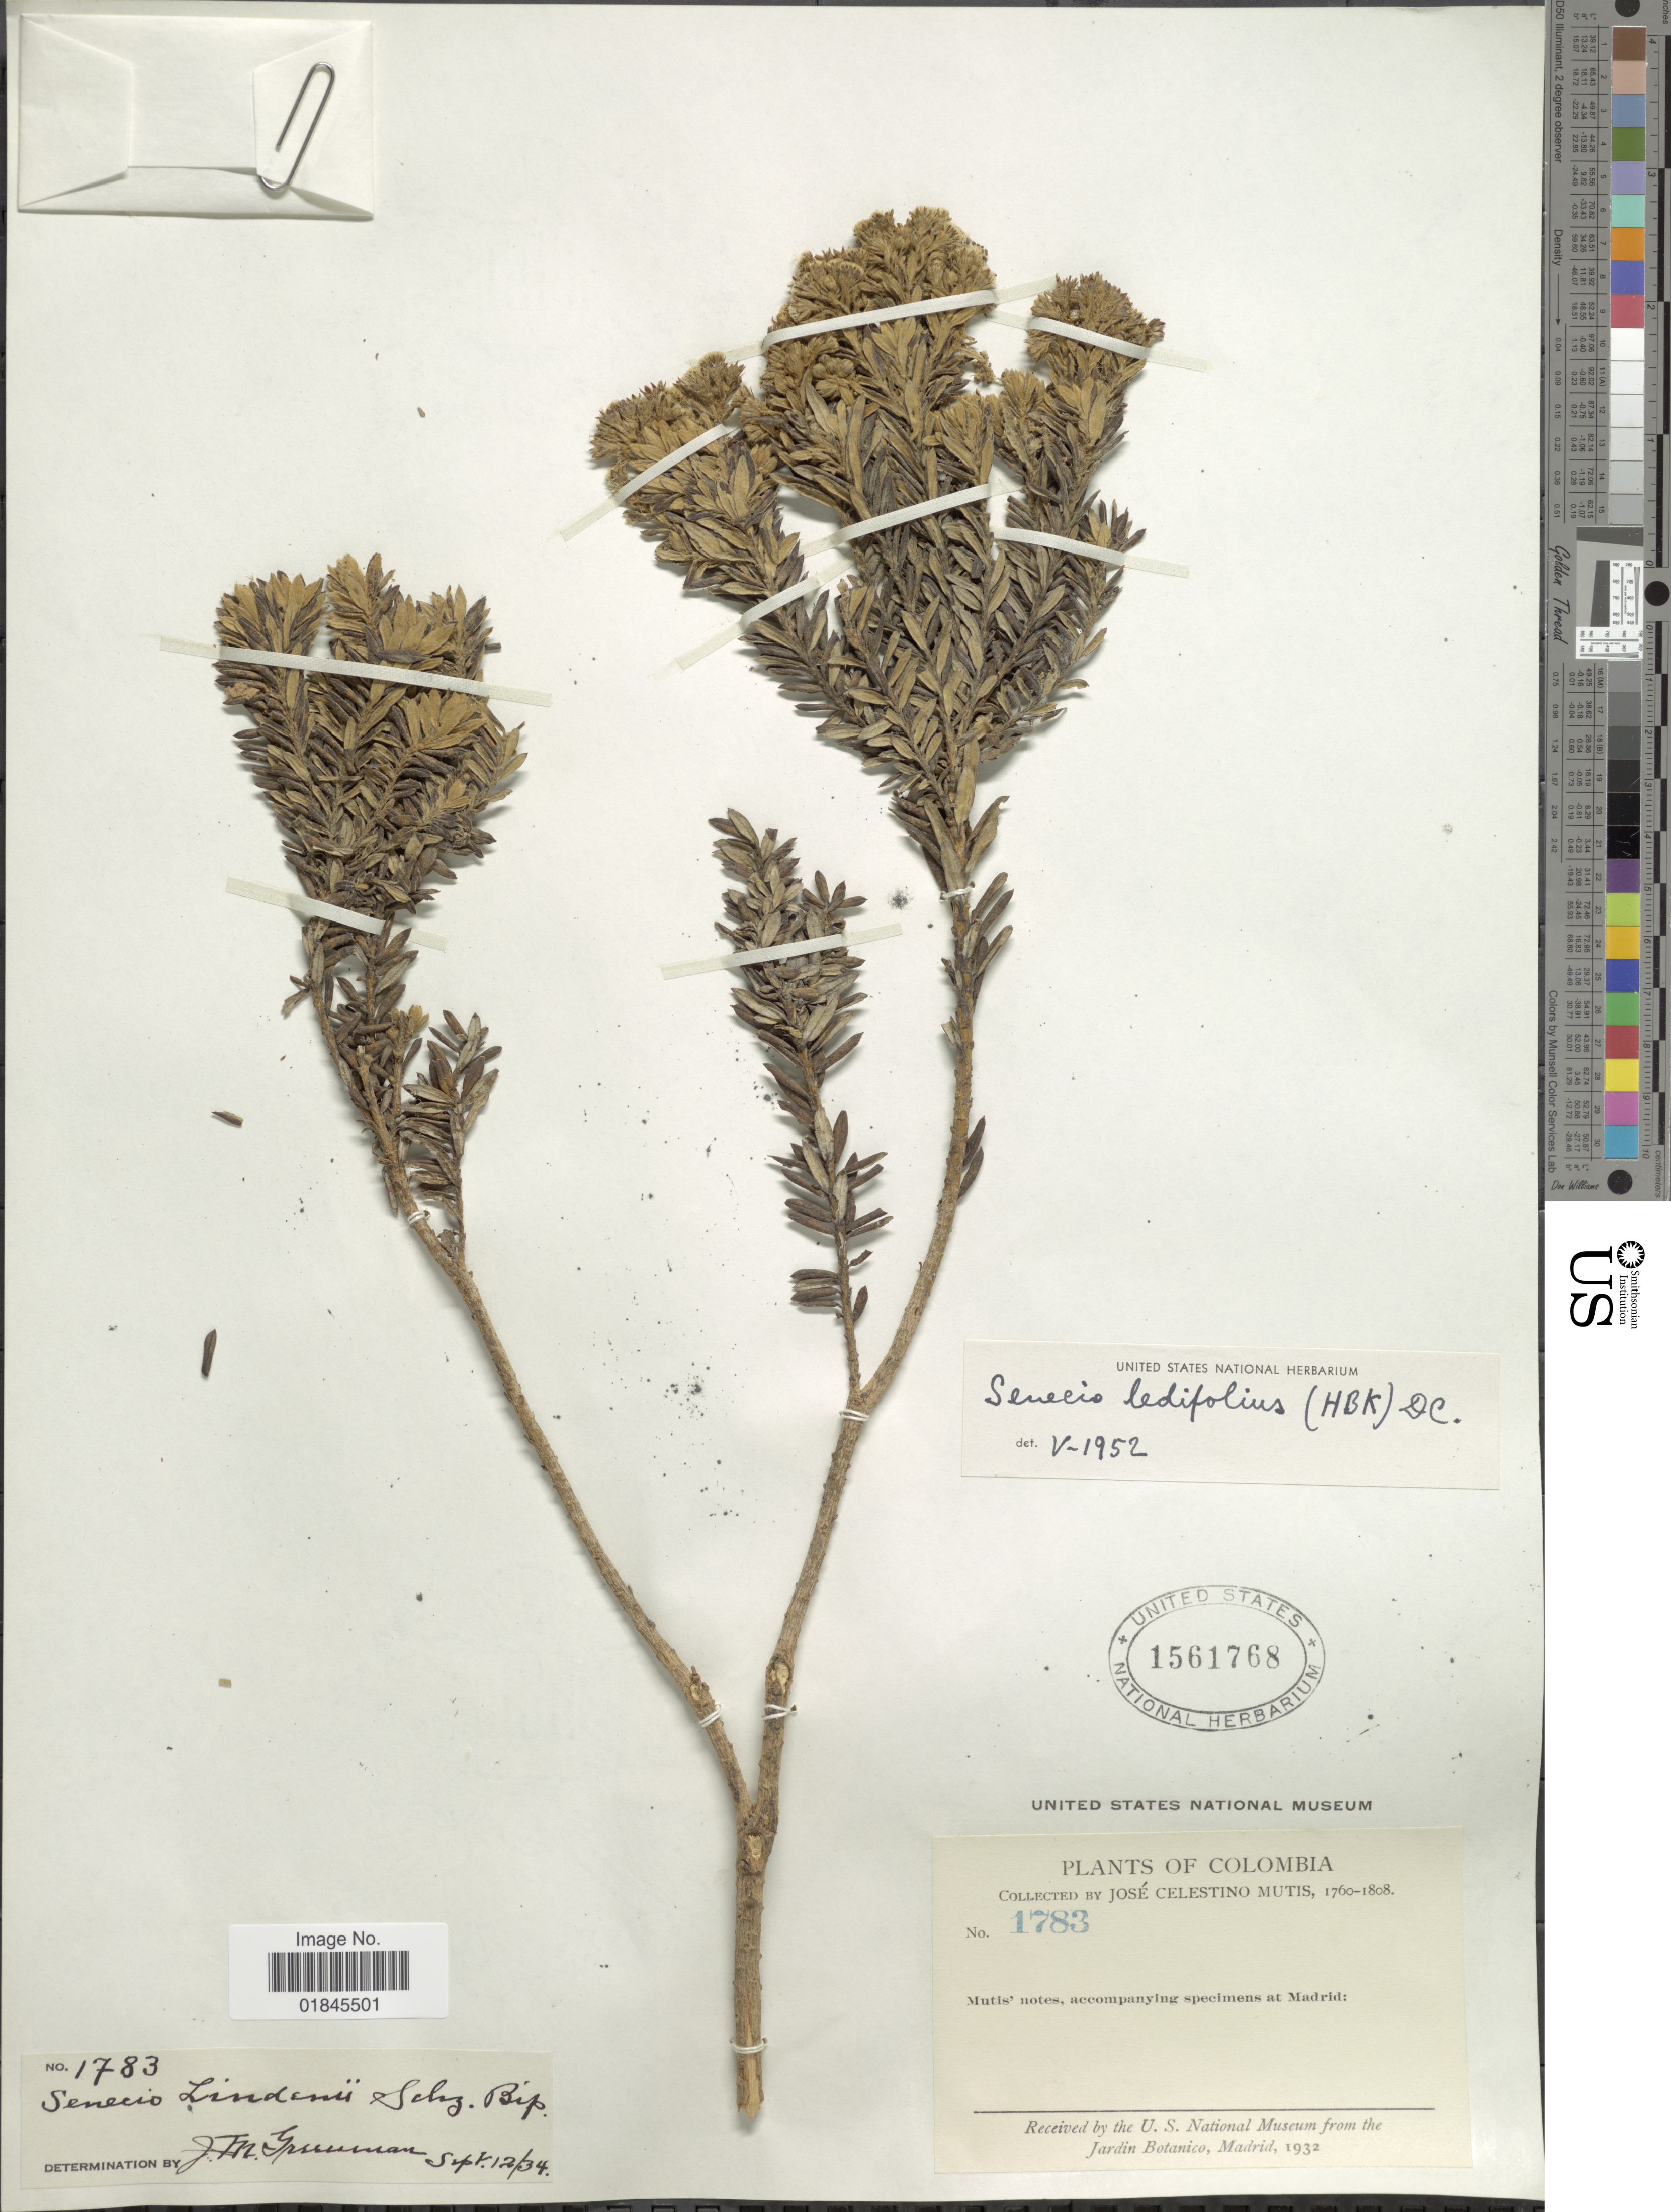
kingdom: Plantae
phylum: Tracheophyta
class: Magnoliopsida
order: Asterales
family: Asteraceae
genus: Pentacalia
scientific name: Pentacalia ledifolia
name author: (Kunth) Cuatrec.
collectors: J. C. B. Mutis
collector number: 1783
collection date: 1760/1808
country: Colombia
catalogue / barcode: US 1561768